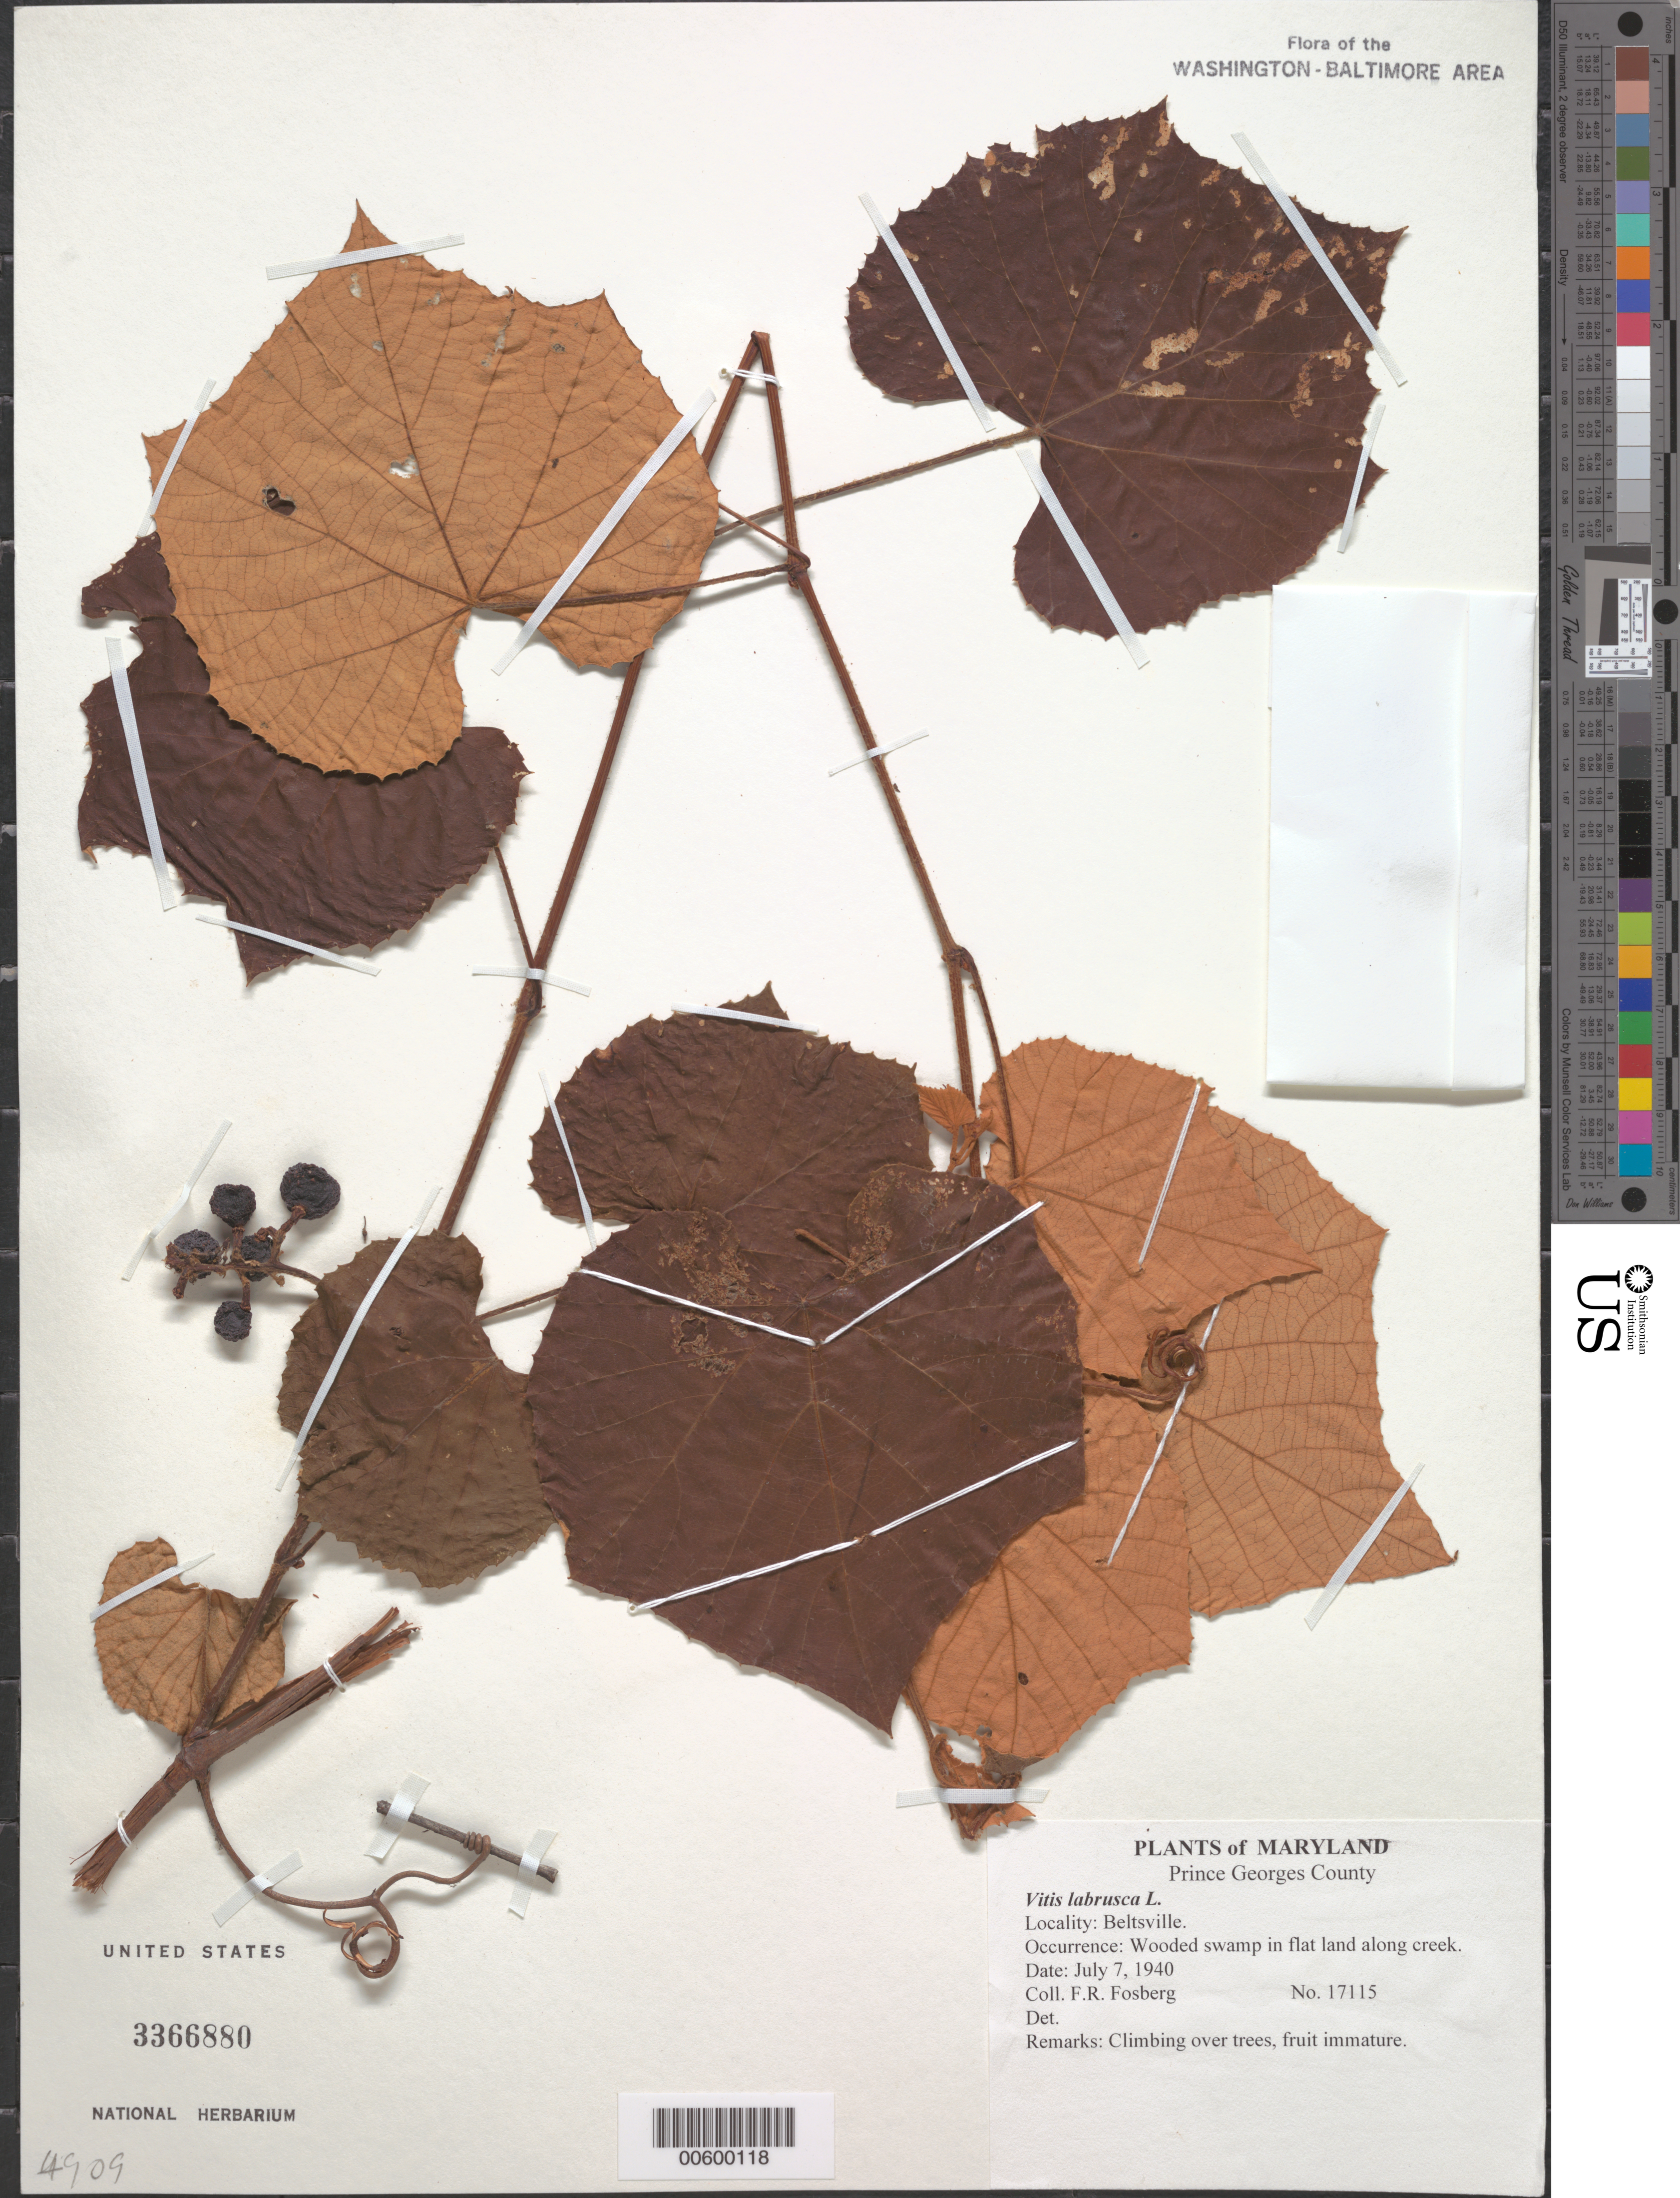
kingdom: Plantae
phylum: Tracheophyta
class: Magnoliopsida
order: Vitales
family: Vitaceae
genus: Vitis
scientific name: Vitis labrusca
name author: L.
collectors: F. R. Fosberg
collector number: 17115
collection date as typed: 07 Jul 1940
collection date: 1940-07-07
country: United States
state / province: Maryland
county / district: Prince George's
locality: Beltsville.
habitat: Wooded swamp in flat land along creek.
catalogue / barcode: US 3366880